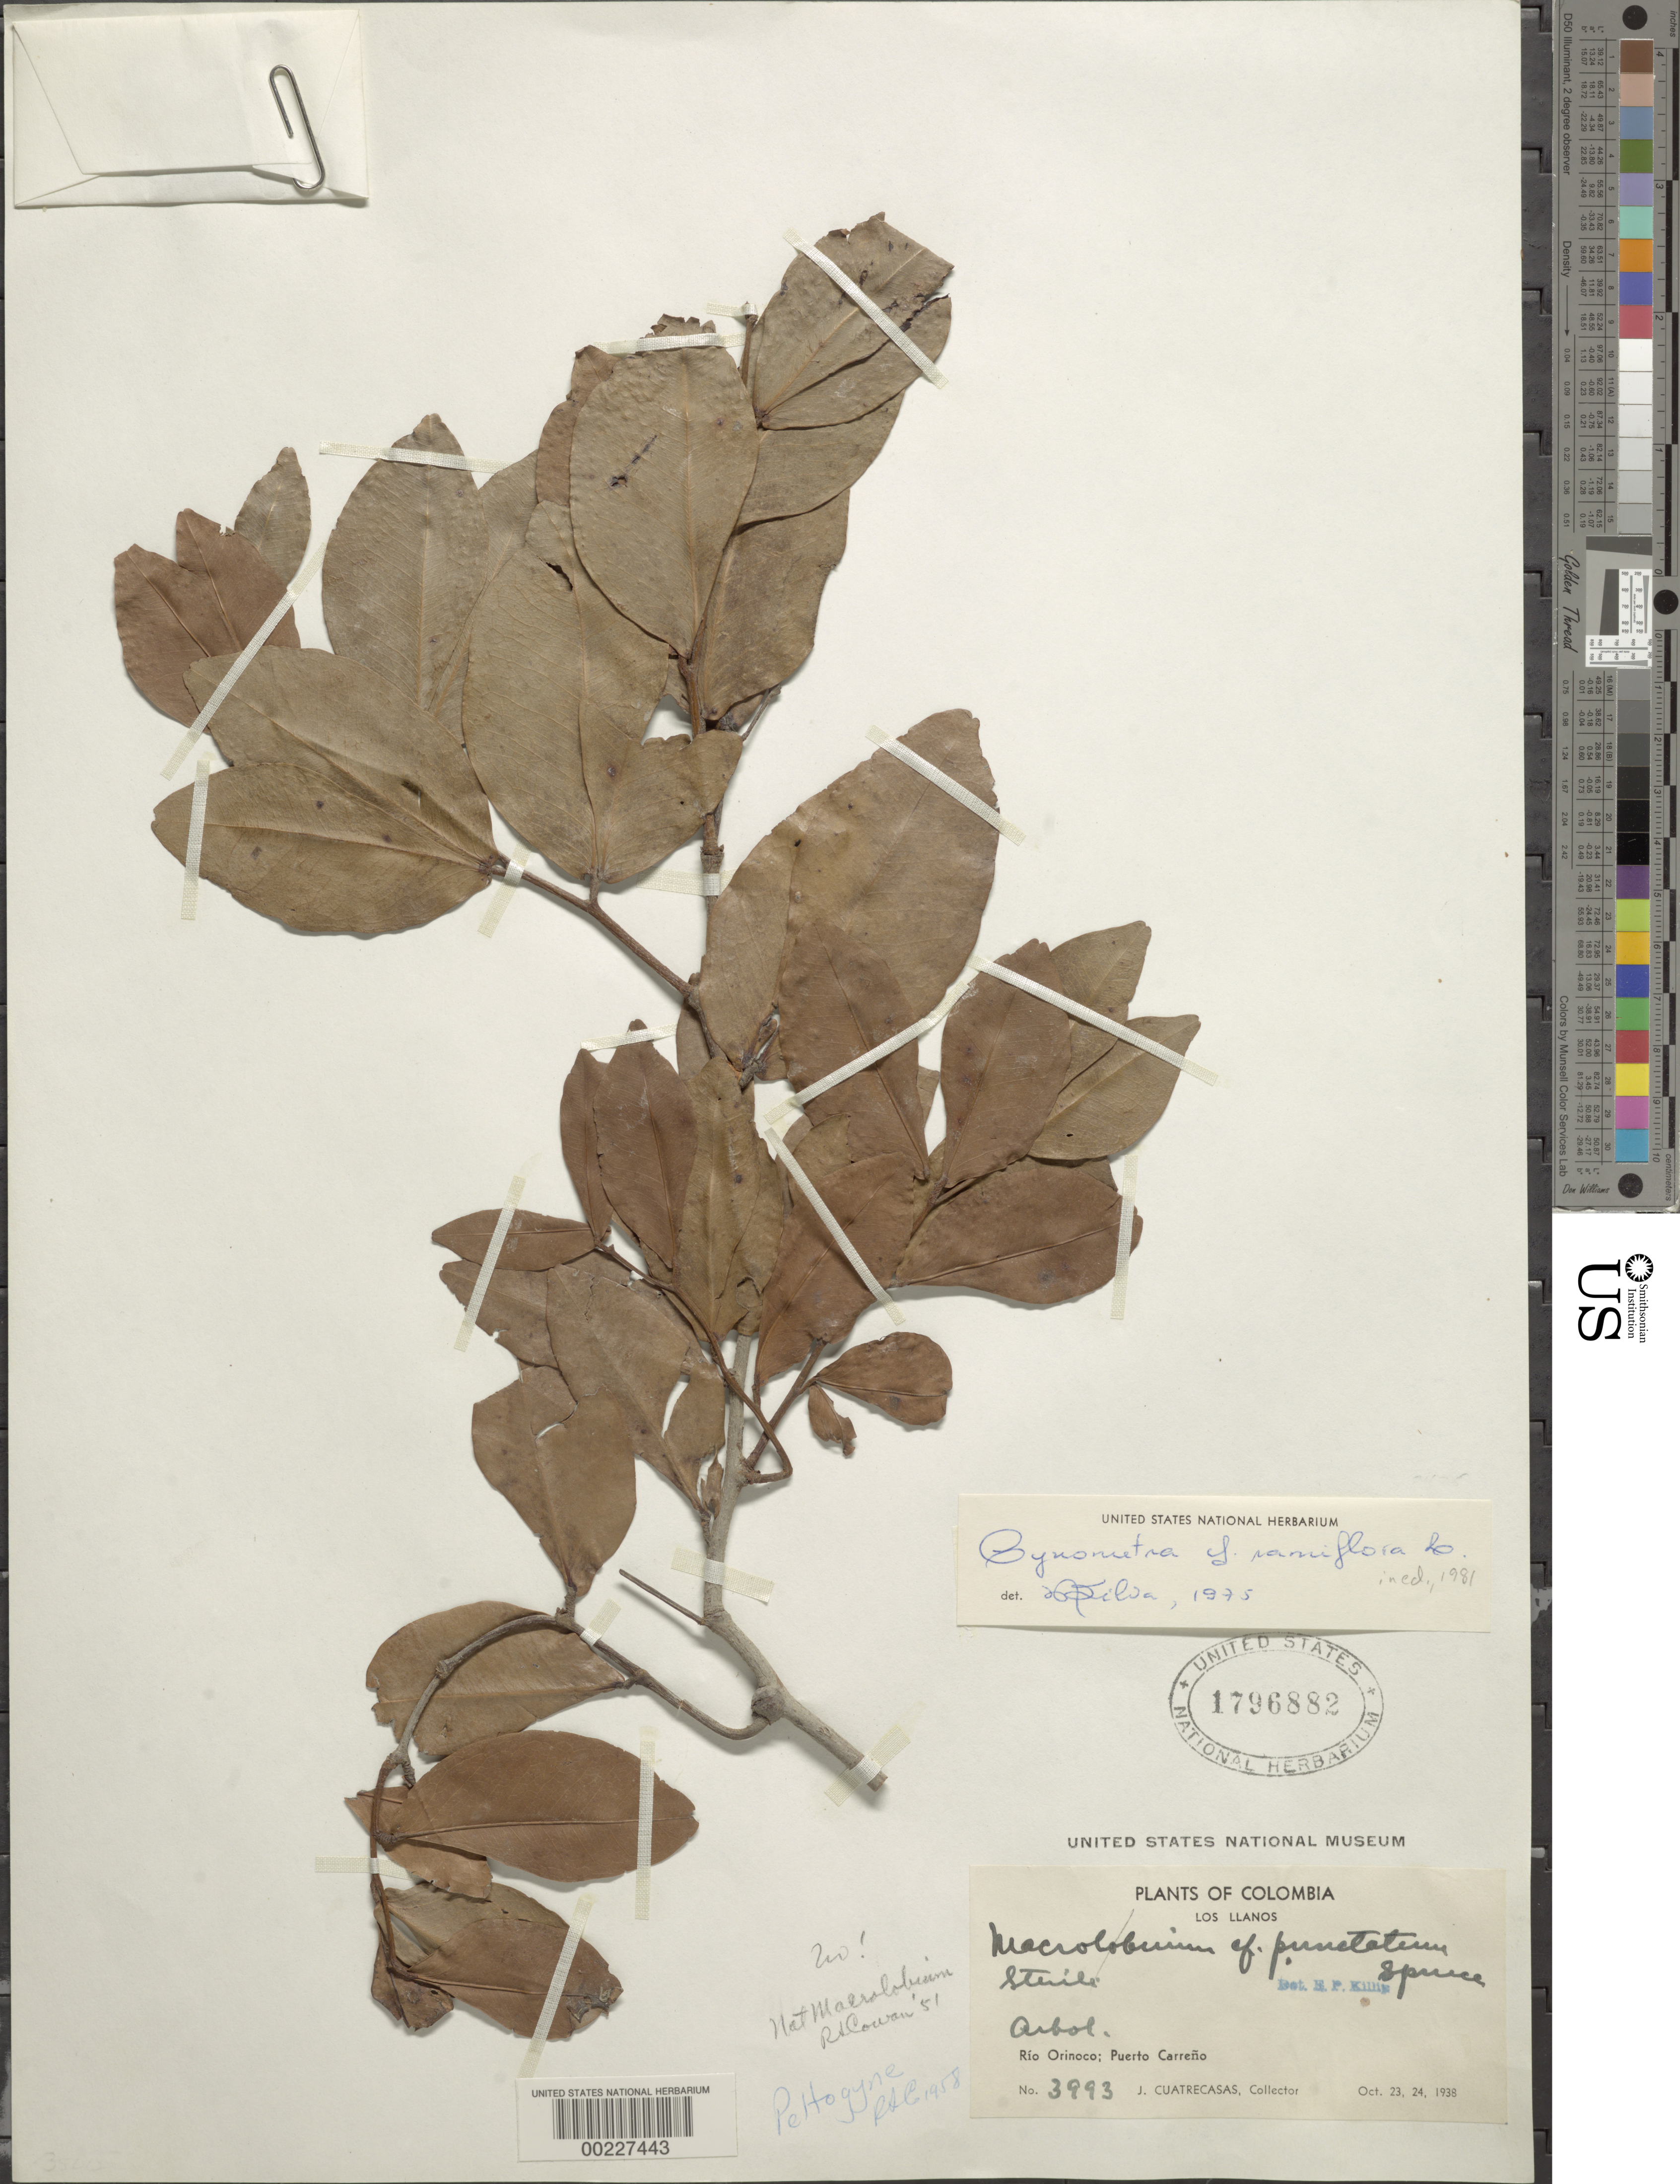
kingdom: Plantae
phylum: Tracheophyta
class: Magnoliopsida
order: Fabales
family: Fabaceae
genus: Cynometra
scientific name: Cynometra sp.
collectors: J. Cuatrecasas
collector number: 3993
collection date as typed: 23 Oct 1938 and 24 Oct 1938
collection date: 1938-10-23,1938-10-24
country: Colombia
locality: Rio Orinoco; Puerto Carreno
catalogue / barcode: US 1796882